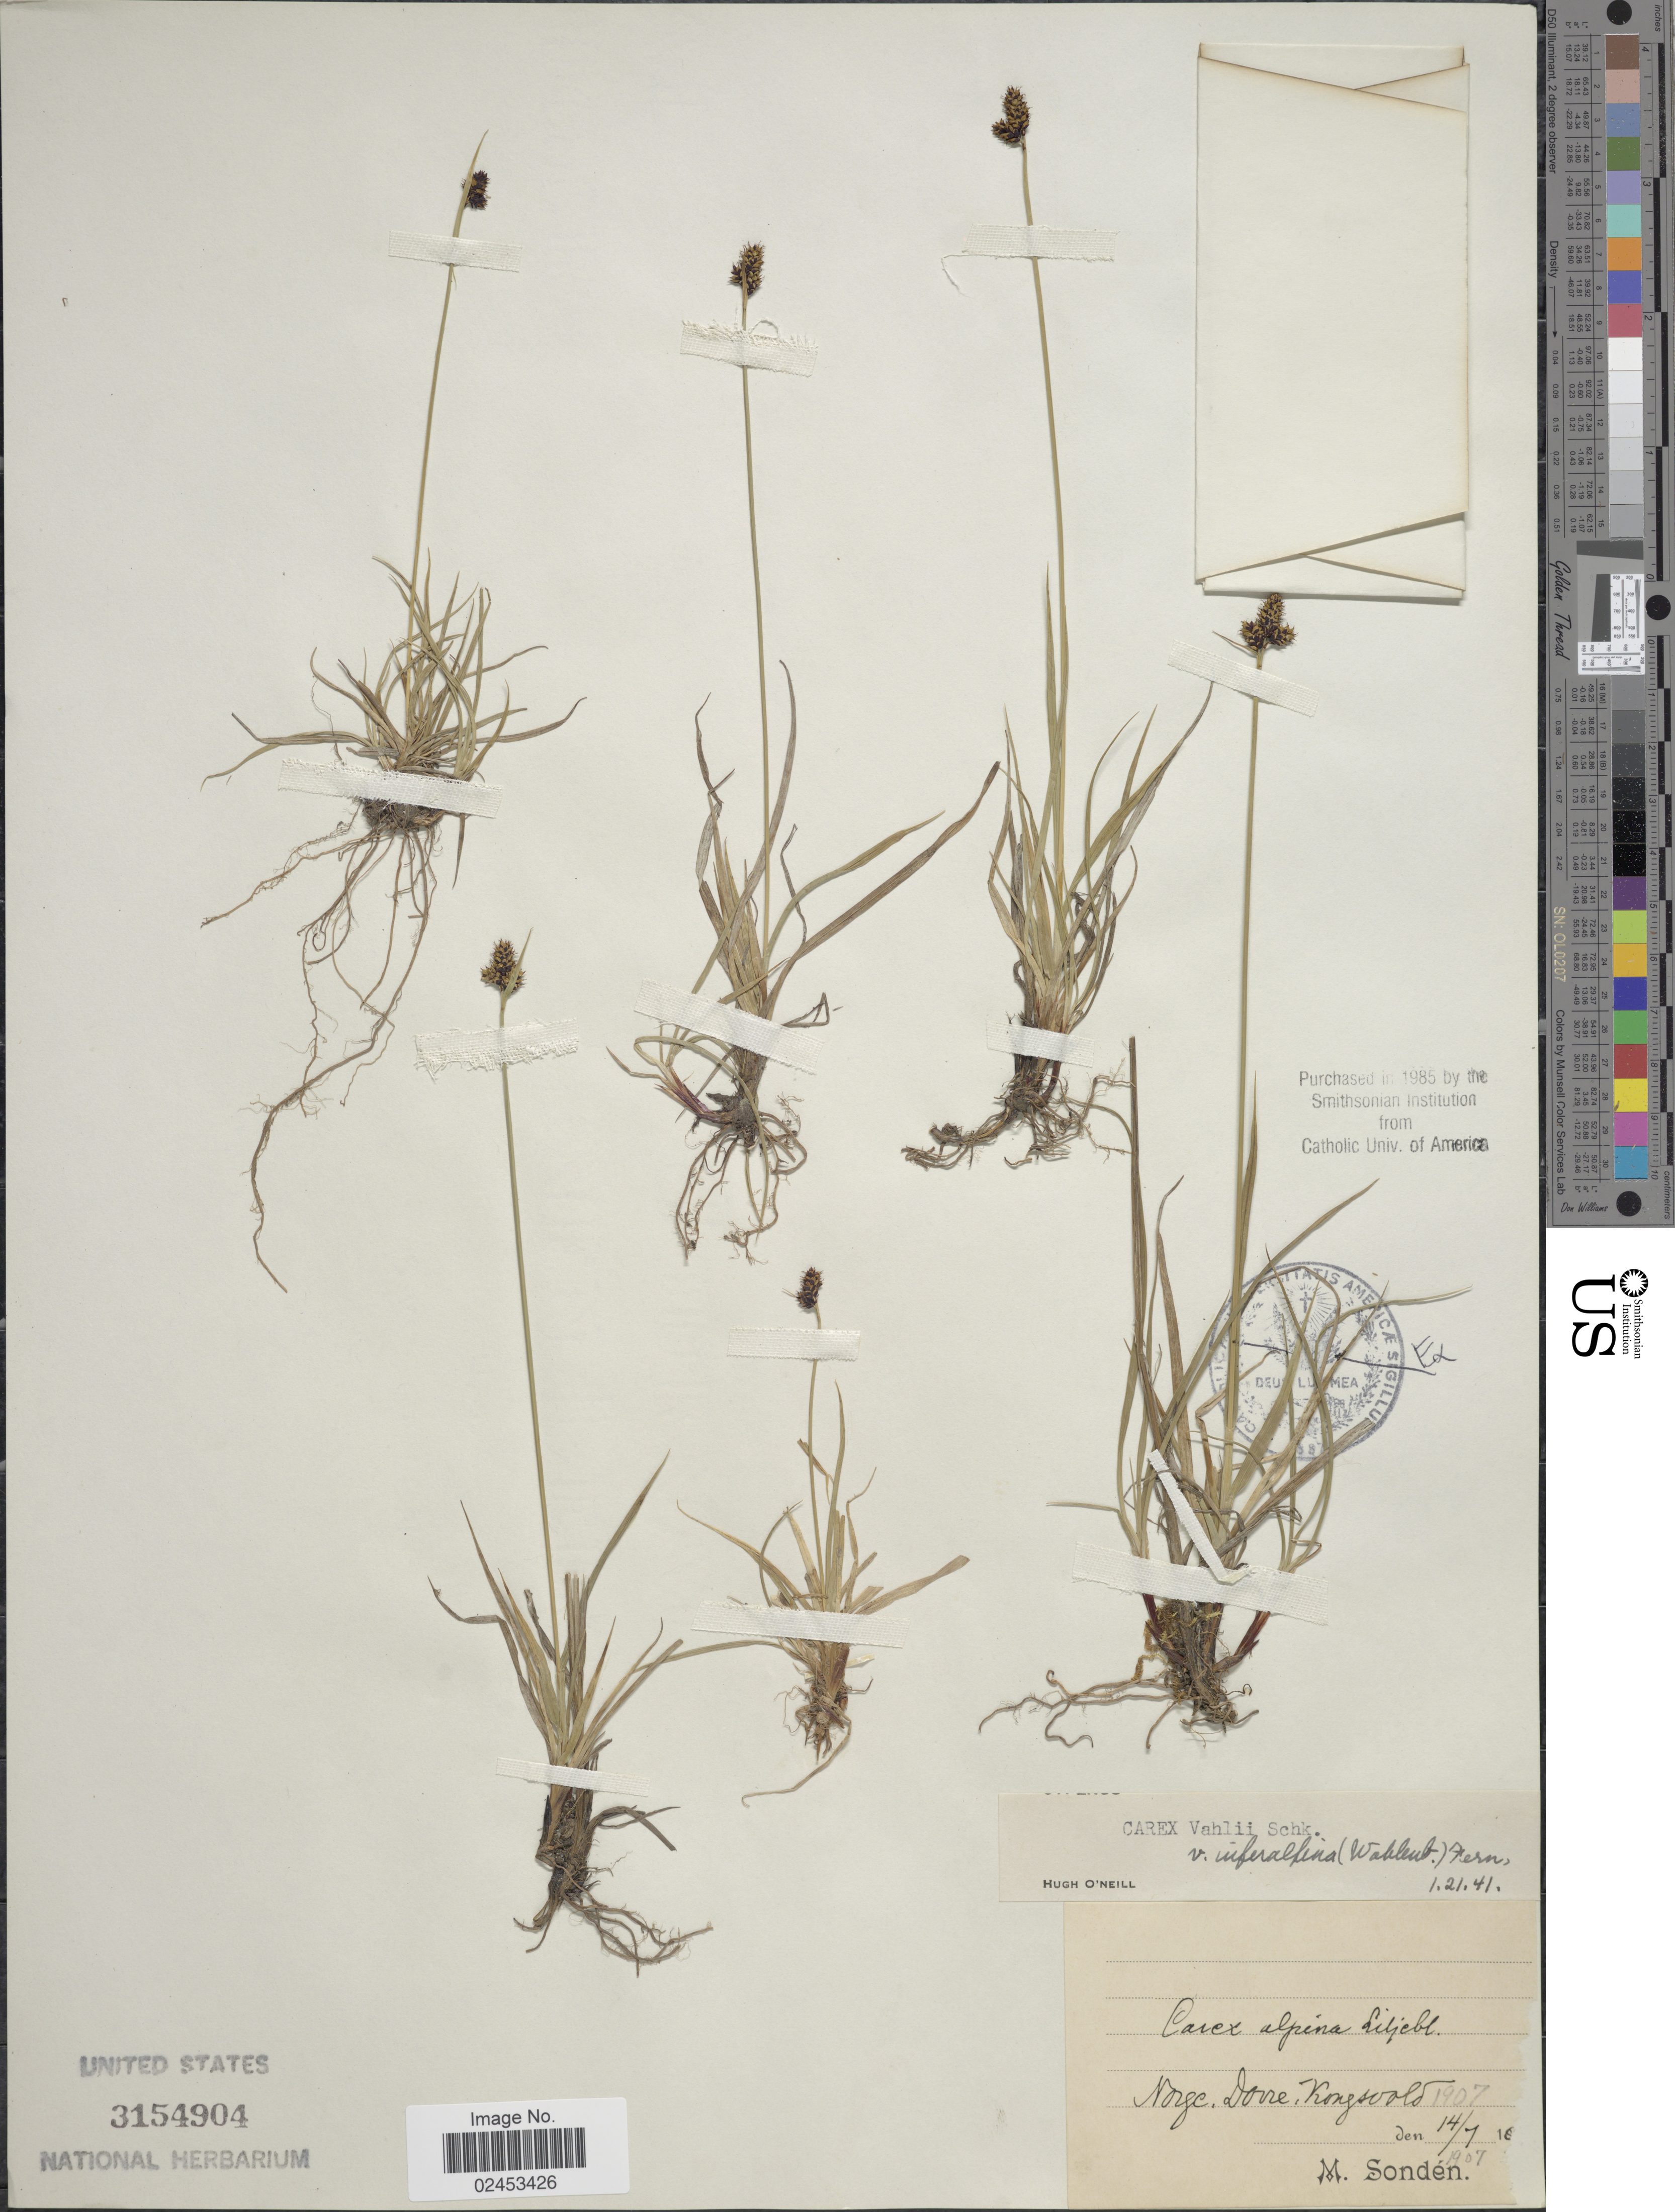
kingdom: Plantae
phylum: Tracheophyta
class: Liliopsida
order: Poales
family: Cyperaceae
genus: Carex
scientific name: Carex media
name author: R. Br.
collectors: M. Sondén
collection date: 1907-07-14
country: Norway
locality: Norge, Dovre, Kongsvold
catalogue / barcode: US 3154904